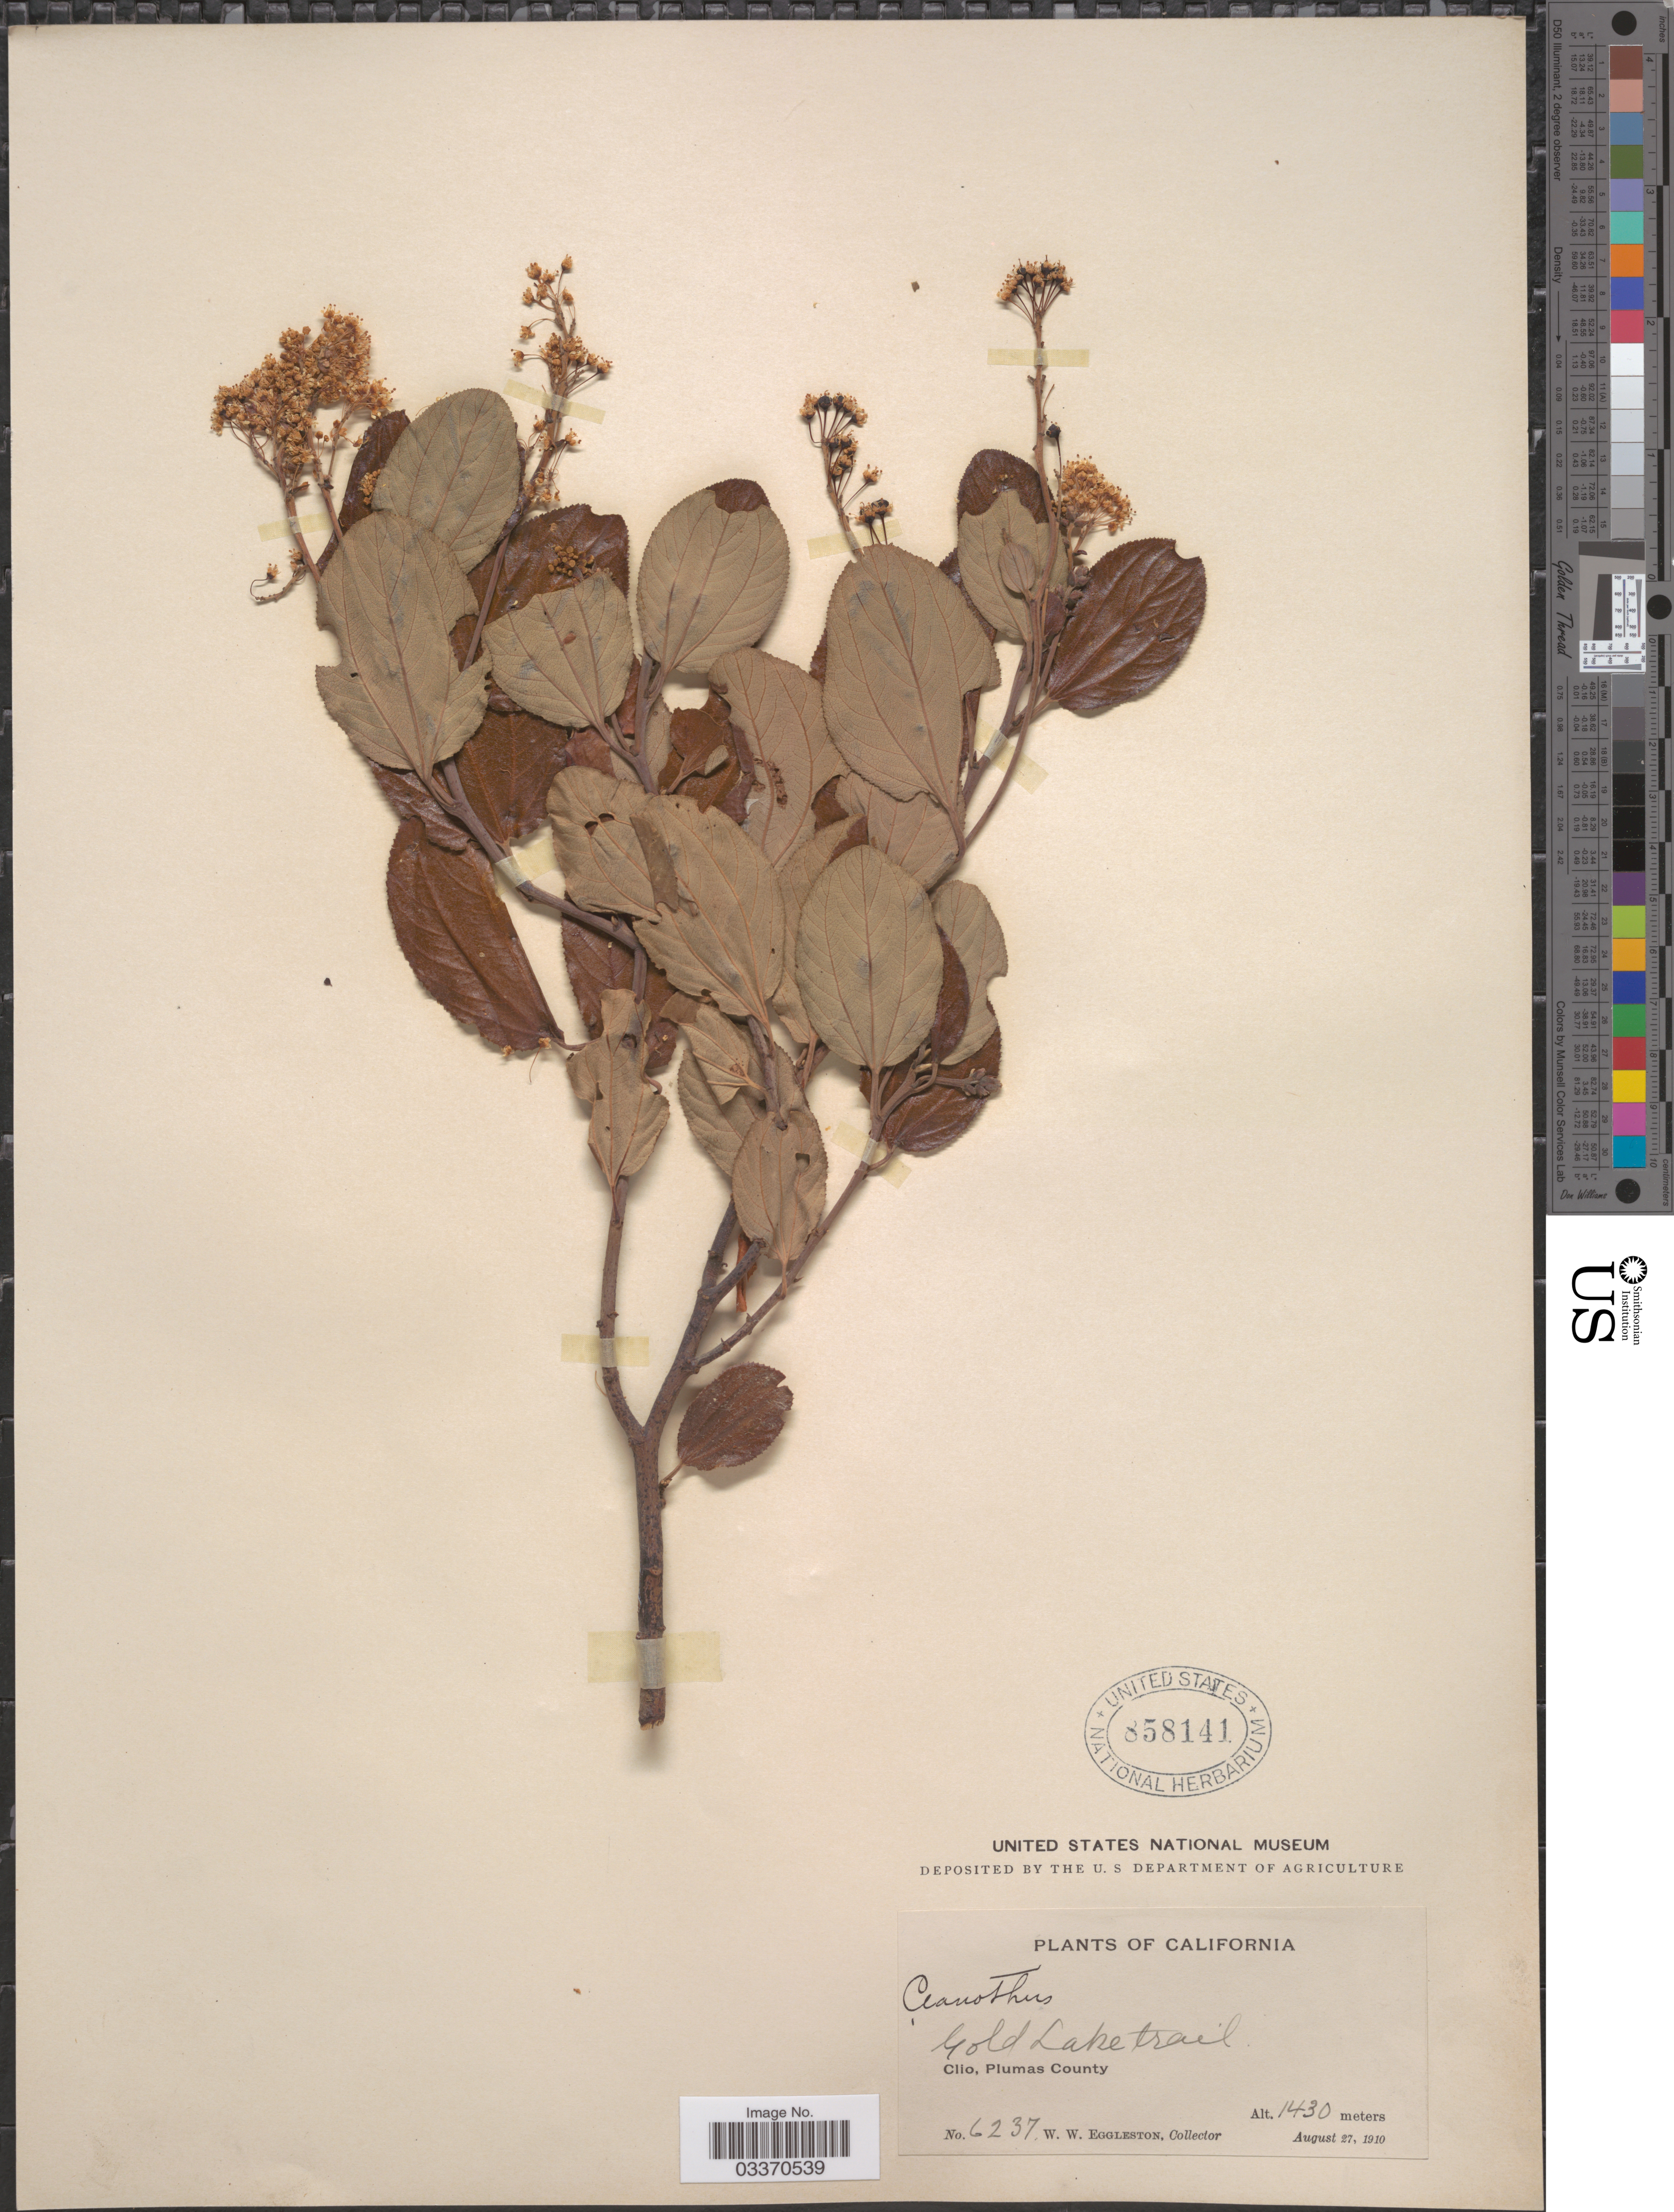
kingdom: Plantae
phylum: Tracheophyta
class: Magnoliopsida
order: Rosales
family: Rhamnaceae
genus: Ceanothus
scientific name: Ceanothus velutinus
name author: Douglas ex Hook.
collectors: W. W. Eggleston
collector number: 6237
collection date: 1910-08-27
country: United States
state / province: California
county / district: Plumas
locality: Gold Lake trail. Clio, Plumas County.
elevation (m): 1430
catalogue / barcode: US 858141